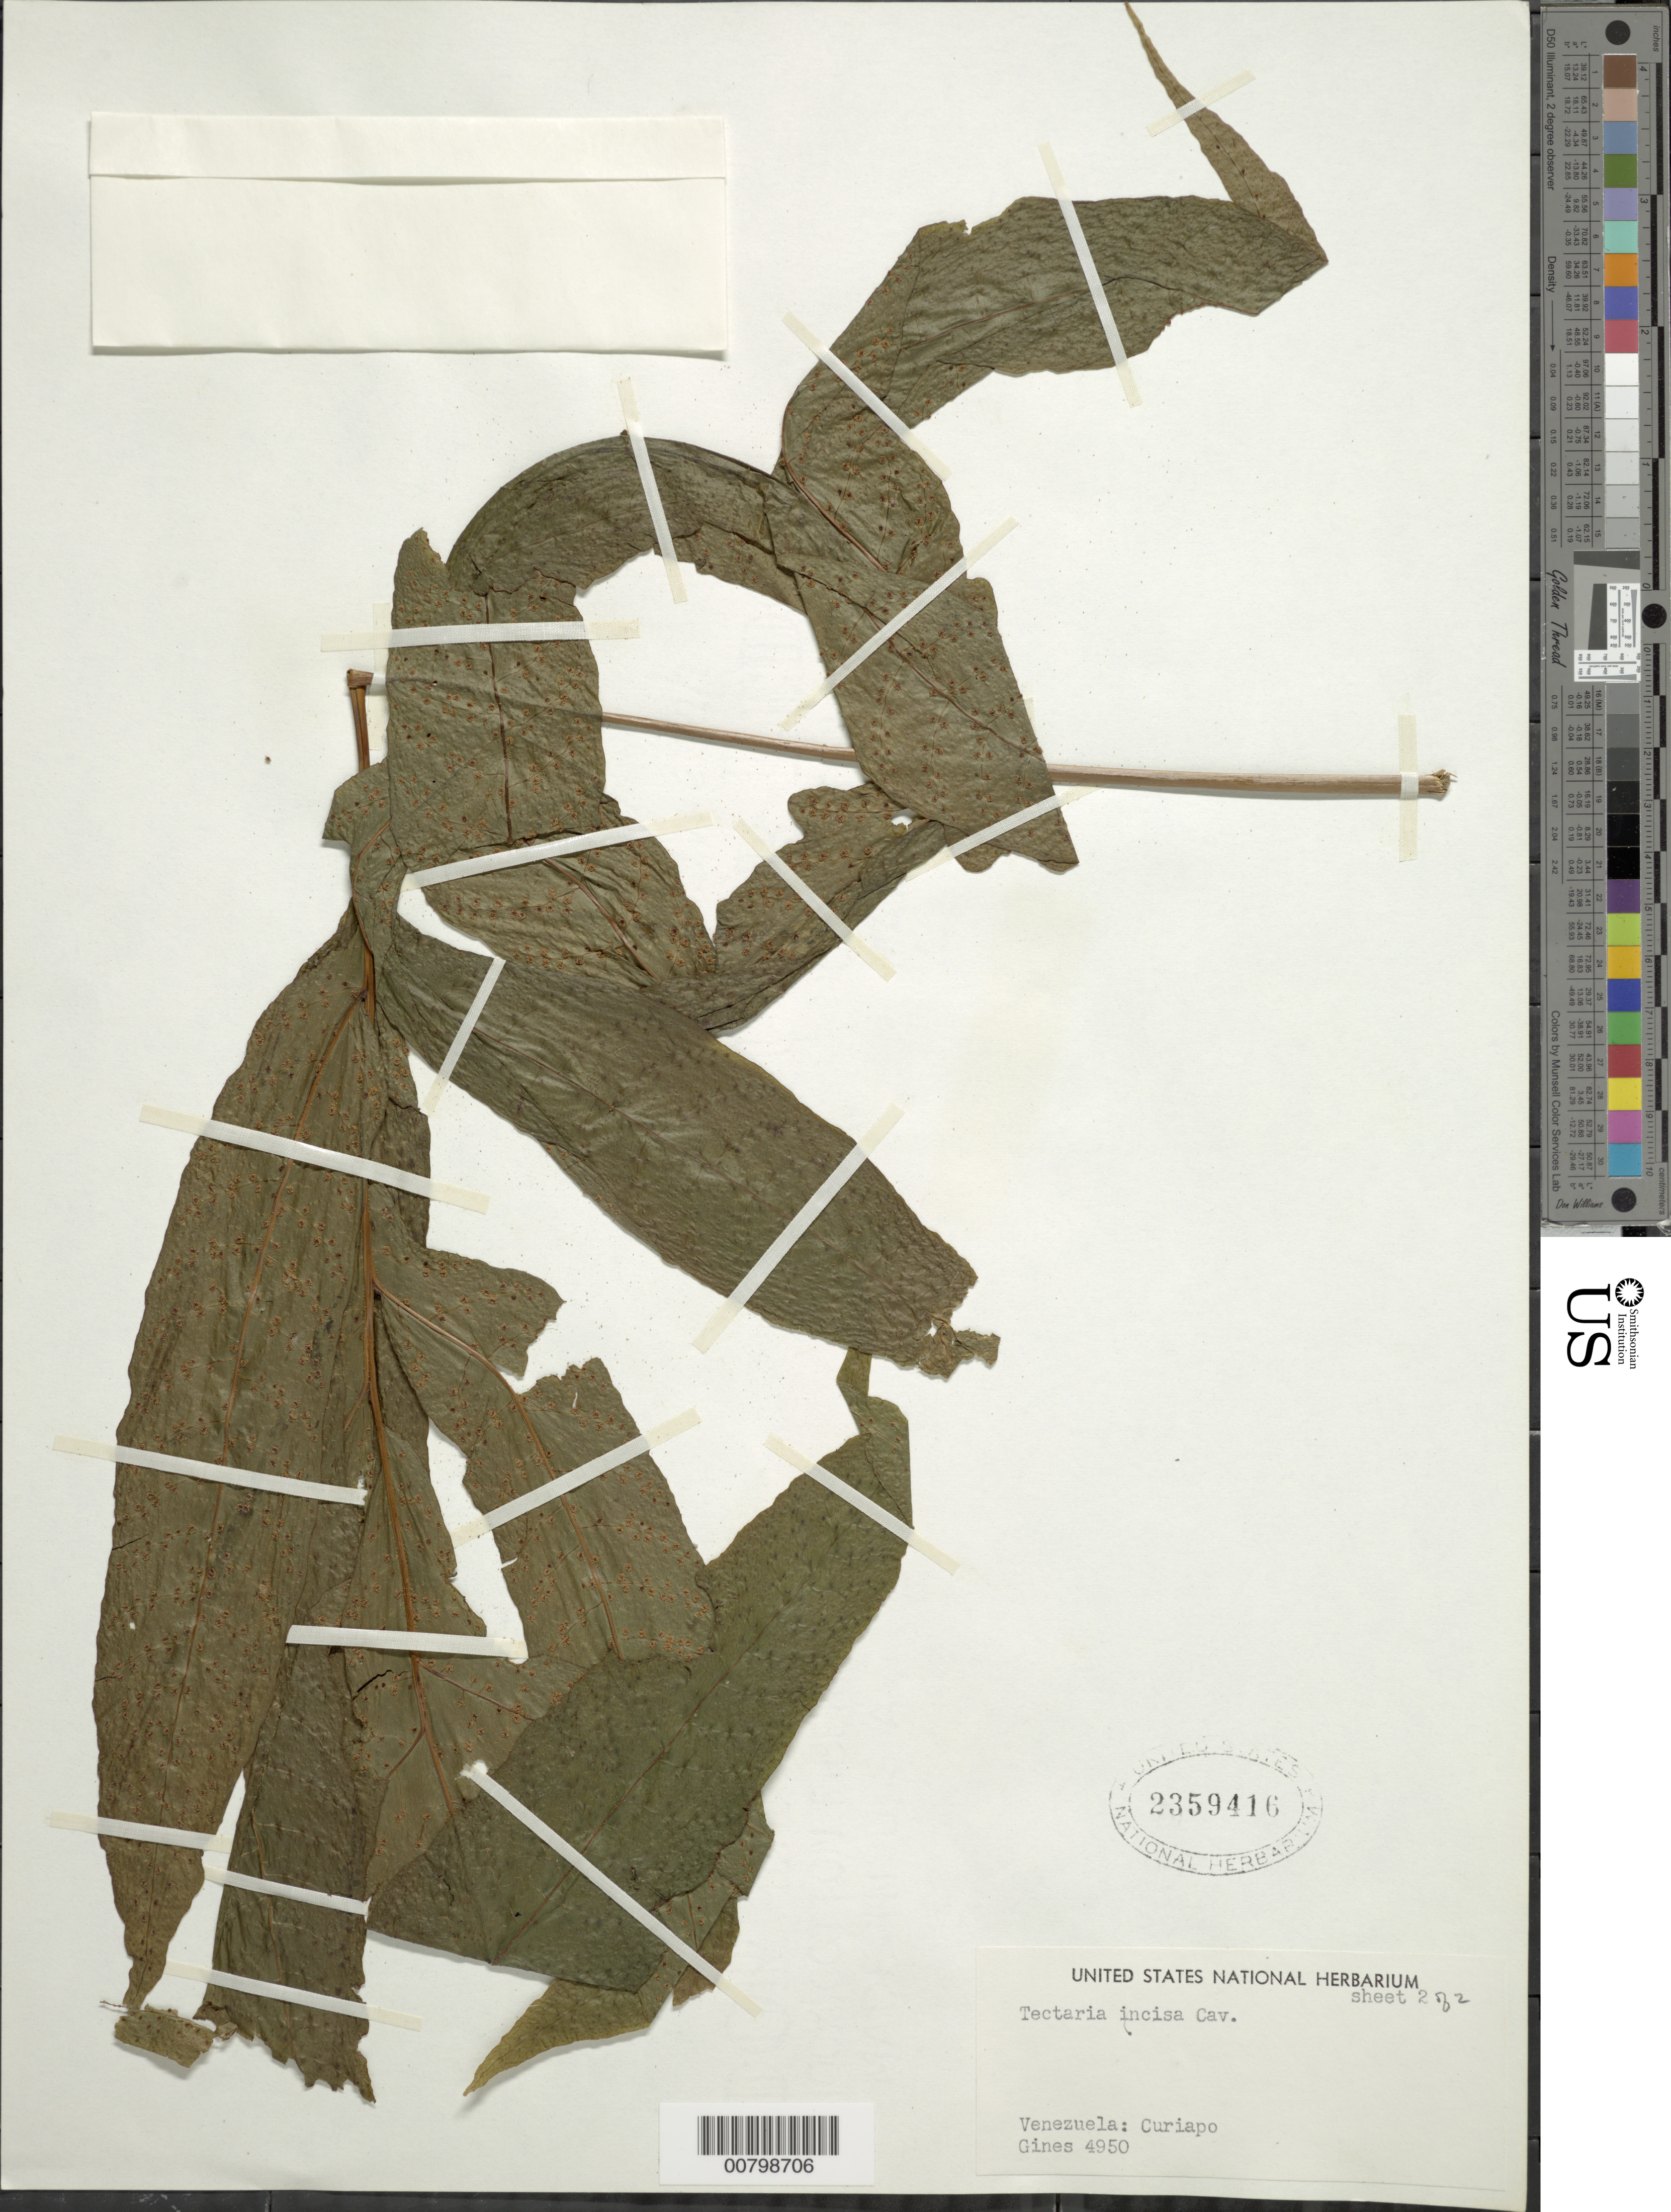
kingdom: Plantae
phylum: Tracheophyta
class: Polypodiopsida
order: Polypodiales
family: Tectariaceae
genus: Tectaria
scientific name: Tectaria incisa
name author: Cav.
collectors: Ginés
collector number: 4950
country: Venezuela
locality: Curiapo.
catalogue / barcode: US 2359416